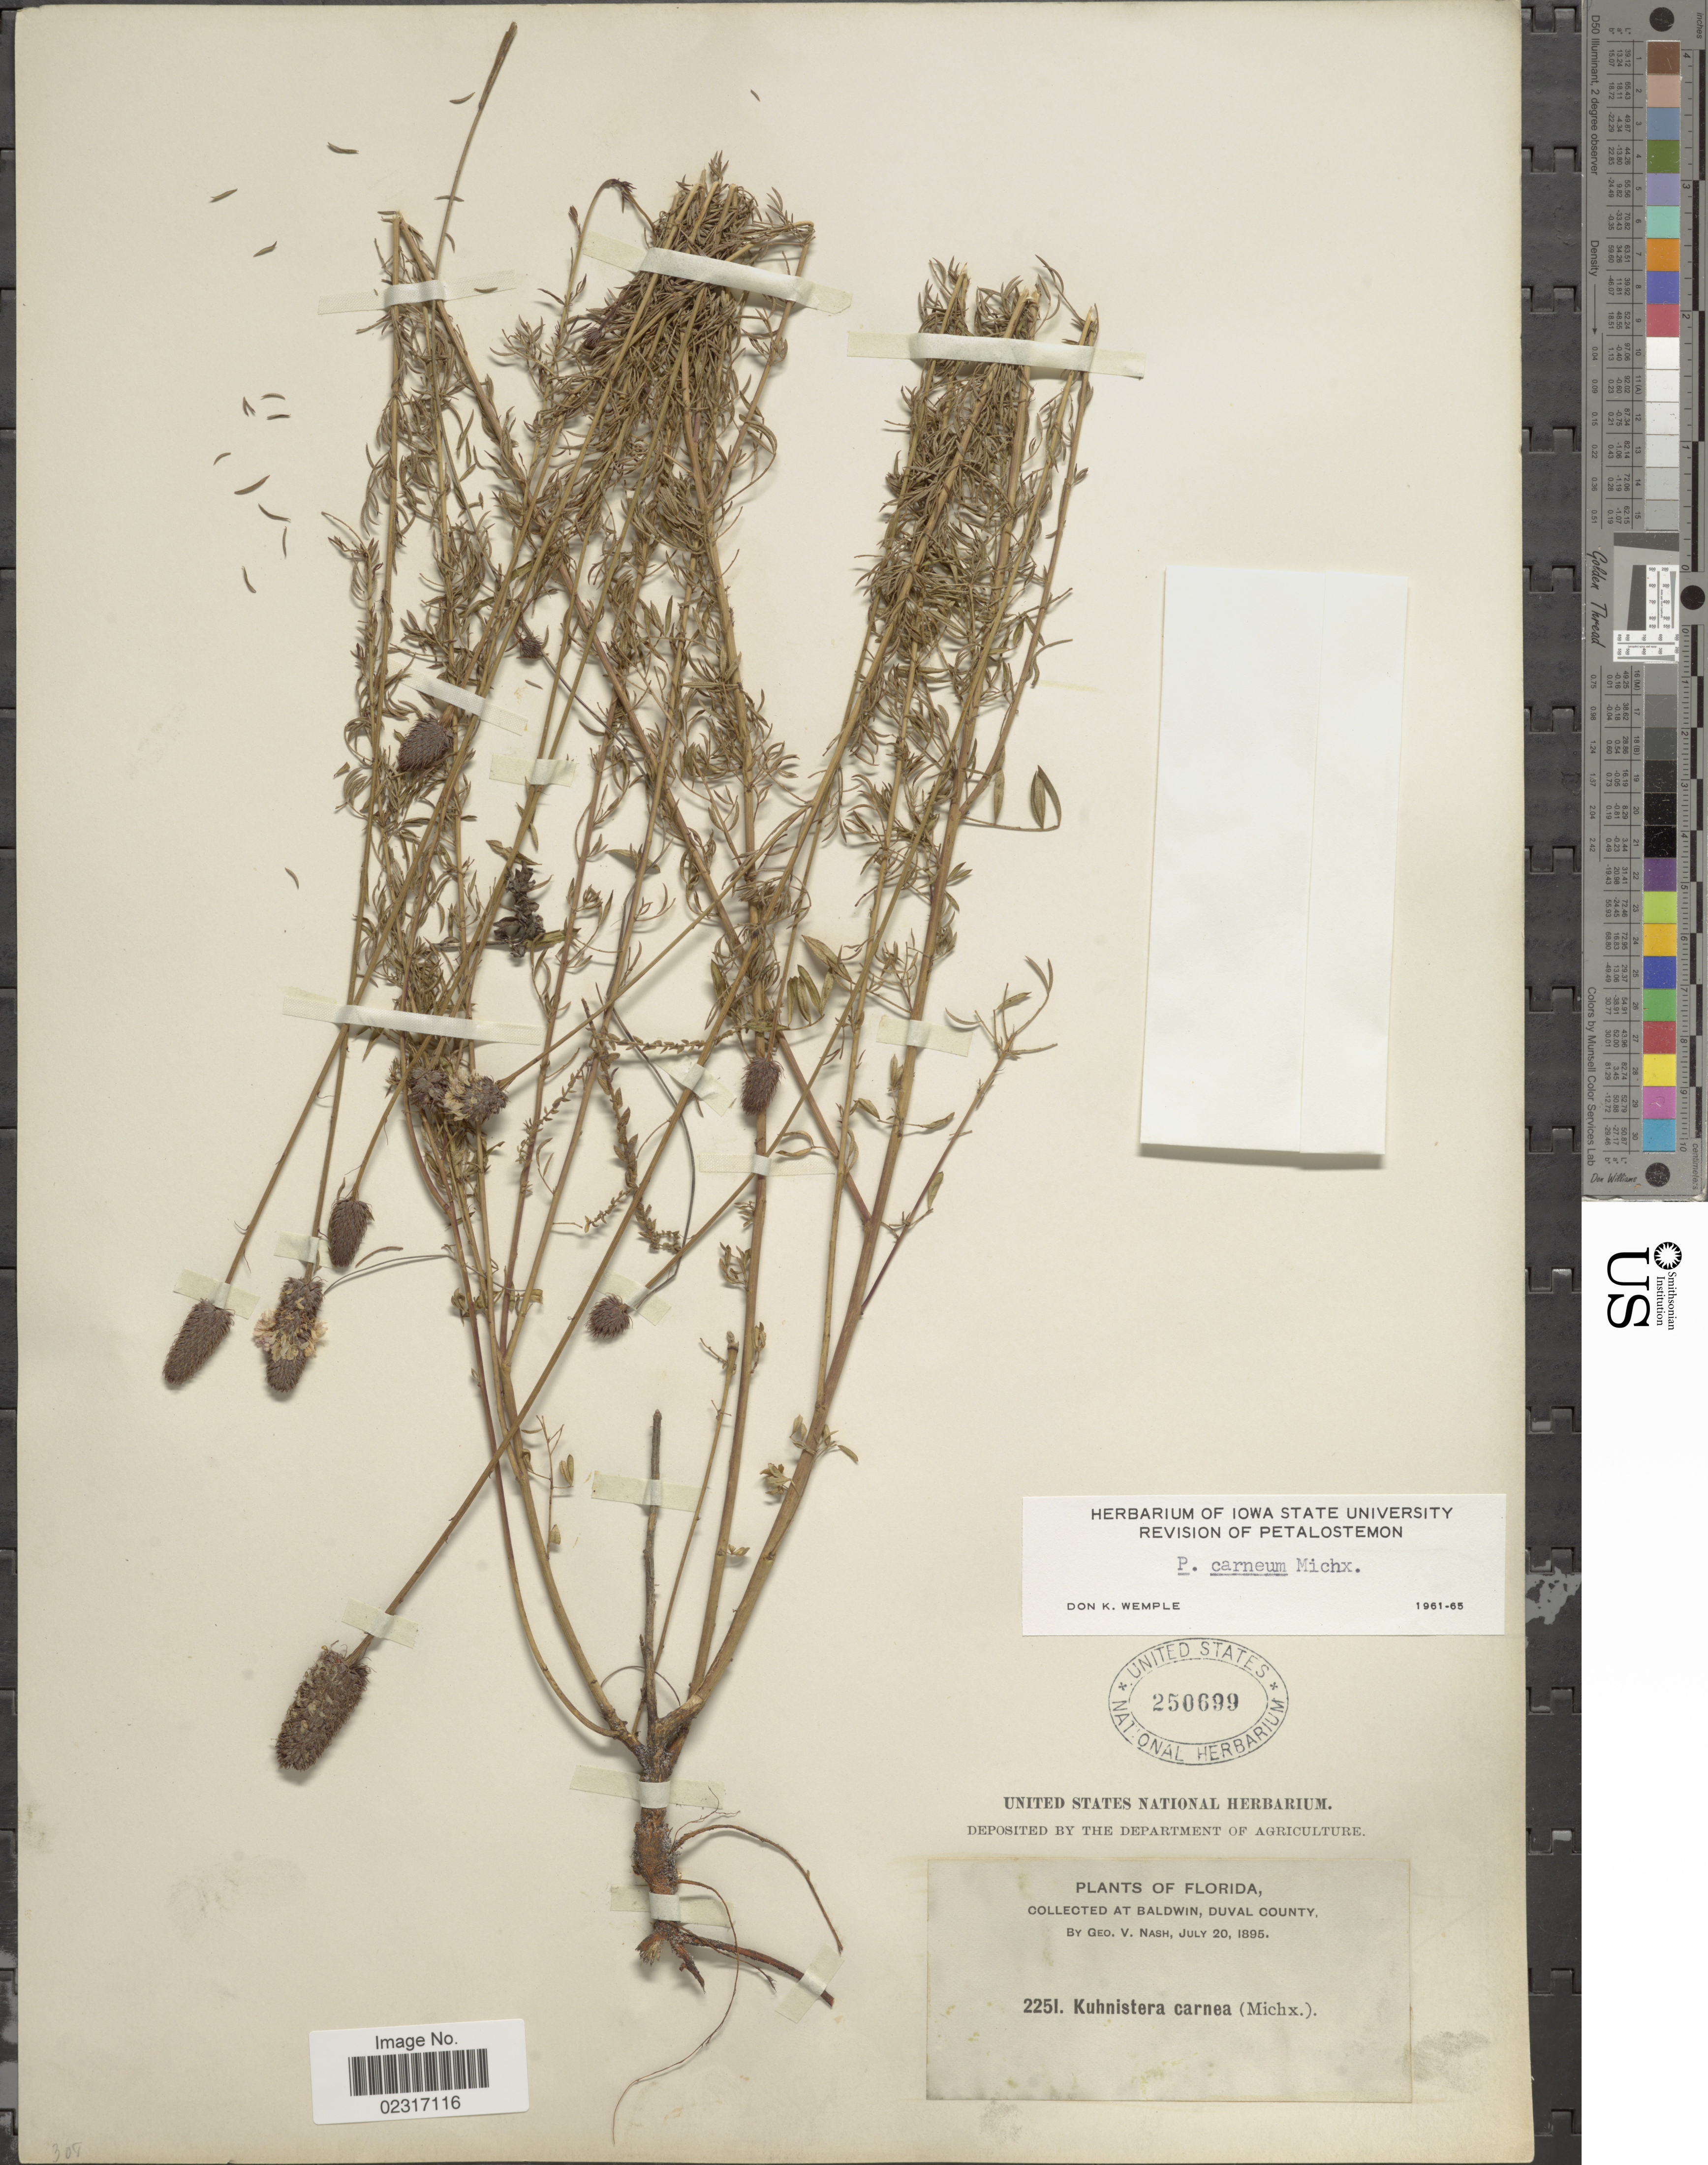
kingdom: Plantae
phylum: Tracheophyta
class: Magnoliopsida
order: Fabales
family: Fabaceae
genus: Dalea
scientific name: Dalea carnea var. carnea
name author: (Michx.) Poir.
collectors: G. V. Nash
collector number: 2251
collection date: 1895-07-20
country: United States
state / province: Florida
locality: Baldwin, Duval County.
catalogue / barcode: US 250699